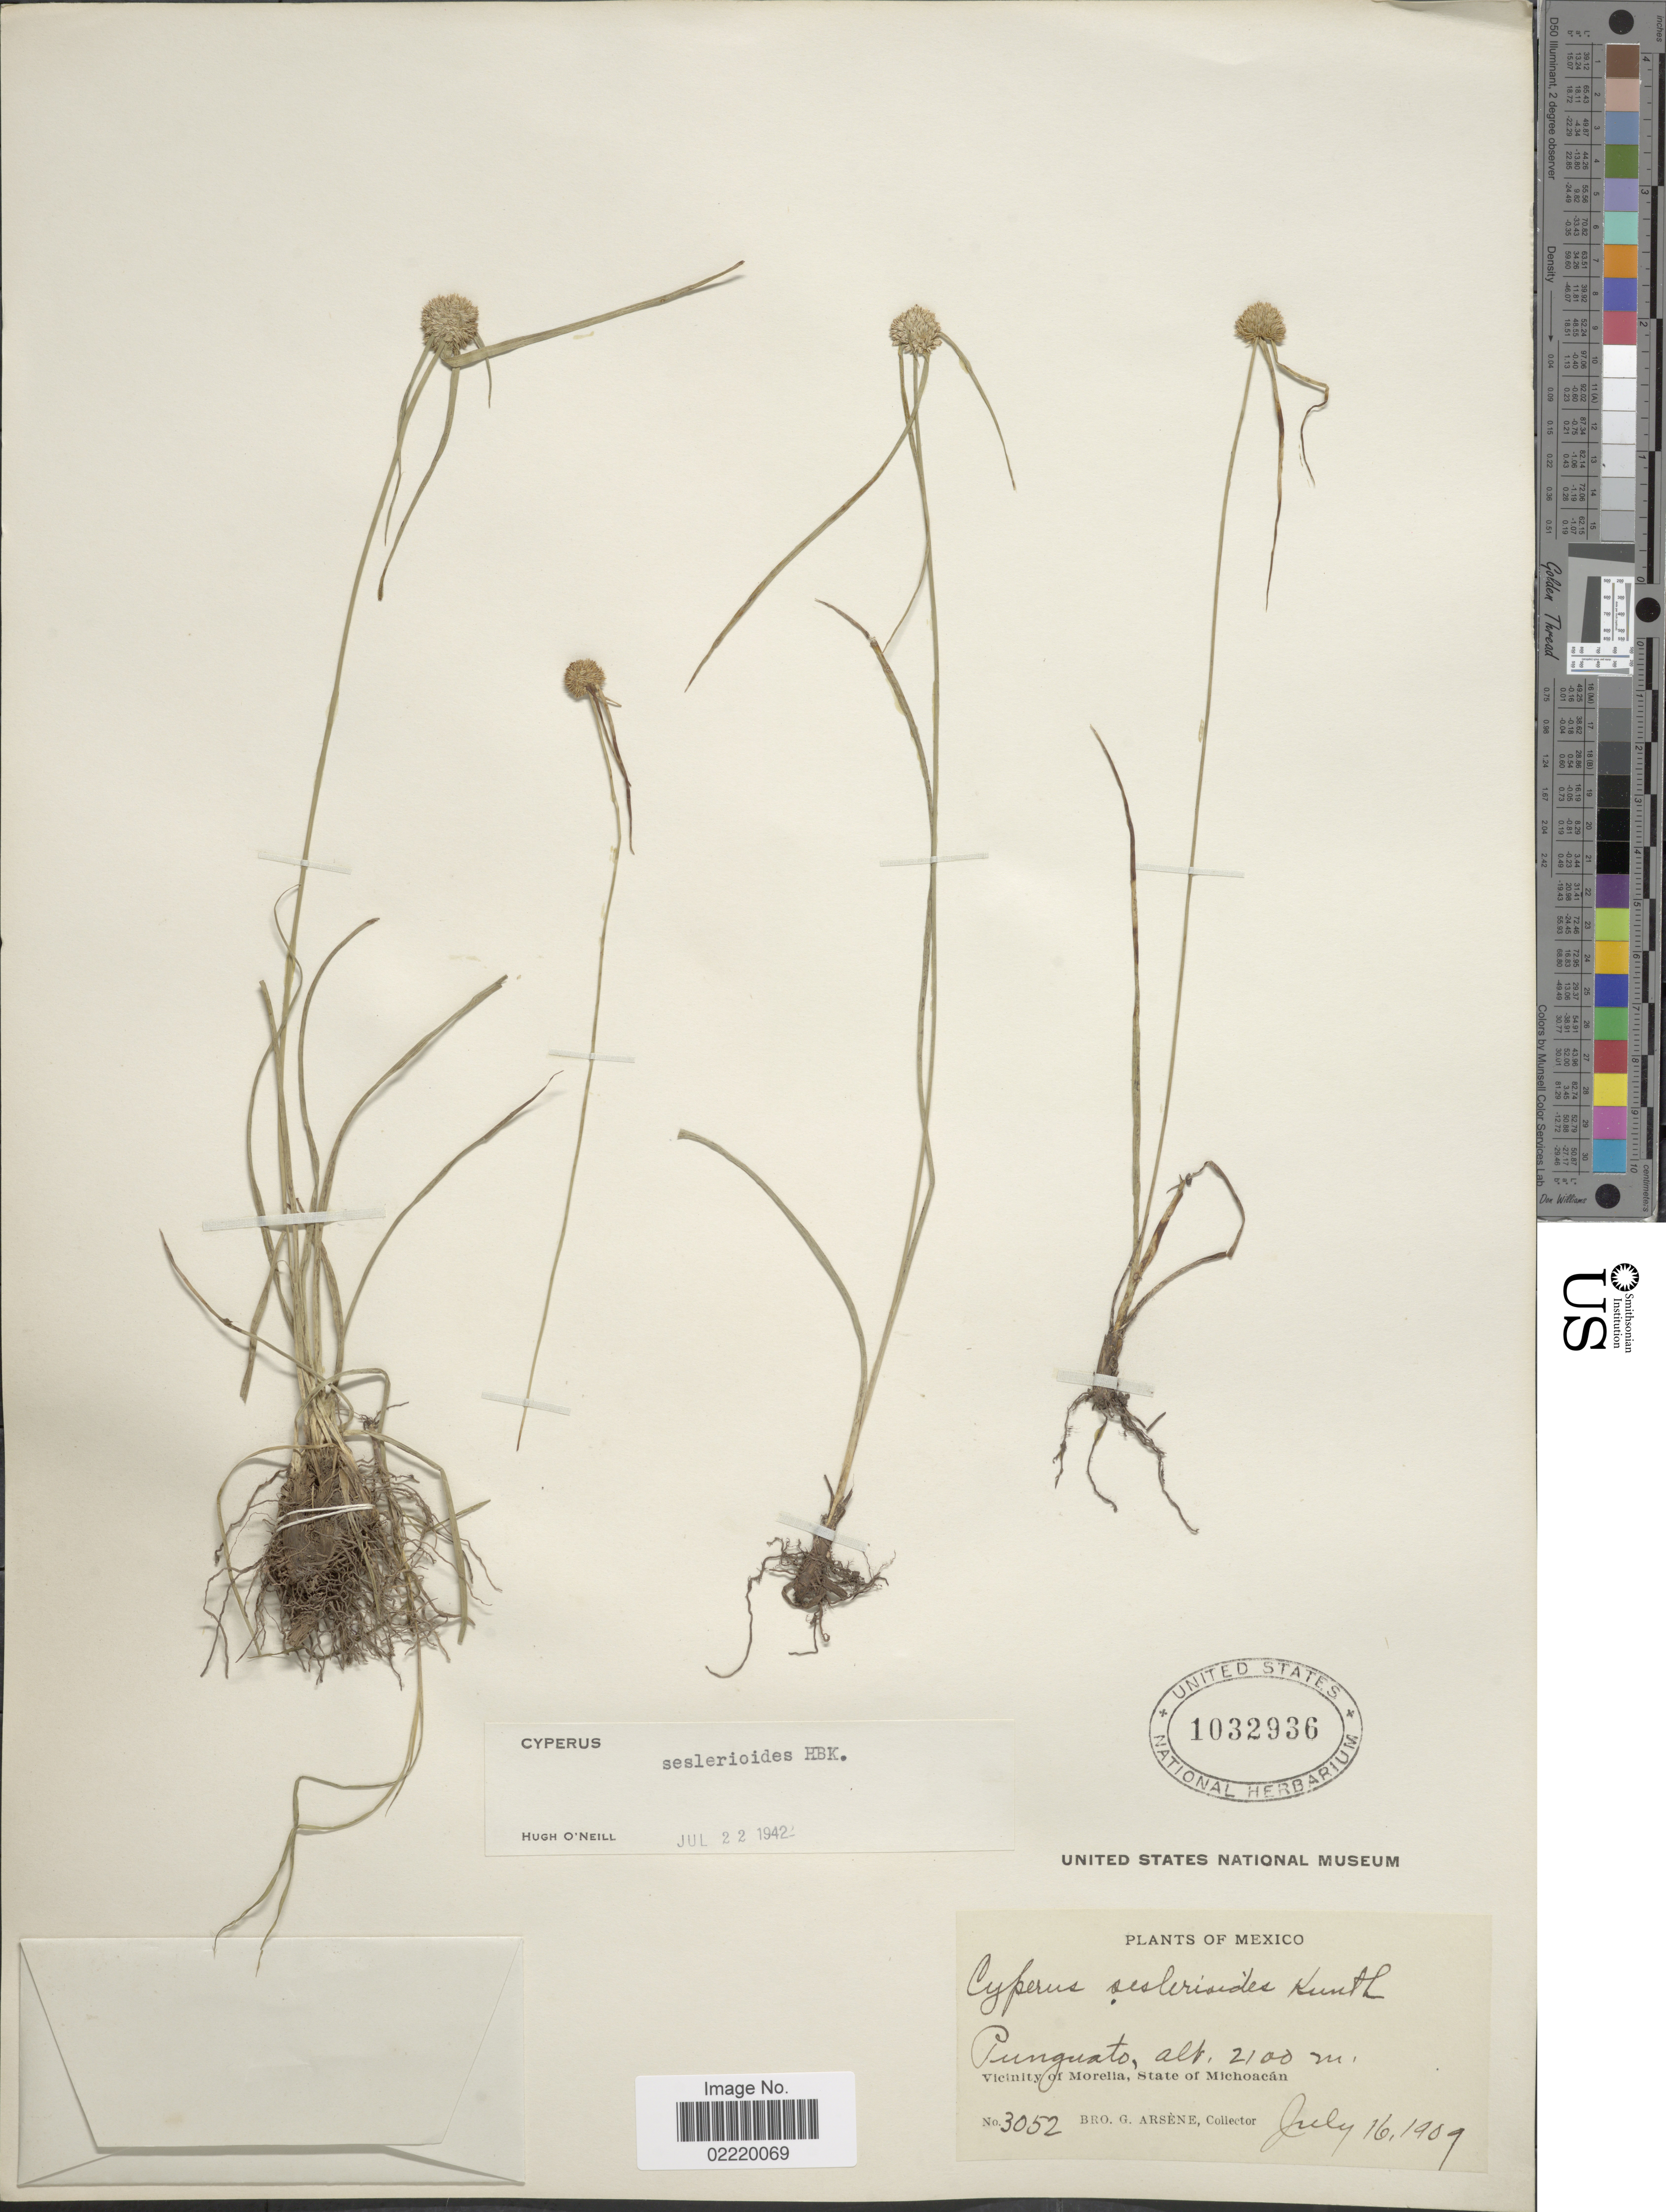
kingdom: Plantae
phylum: Tracheophyta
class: Liliopsida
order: Poales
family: Cyperaceae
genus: Cyperus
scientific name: Cyperus seslerioides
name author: Kunth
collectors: Bro. G. Arsène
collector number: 3052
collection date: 1909-07-16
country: Mexico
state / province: Michoacán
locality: Punguato, Vicinity of Morelia.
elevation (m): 2100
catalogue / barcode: US 1032936